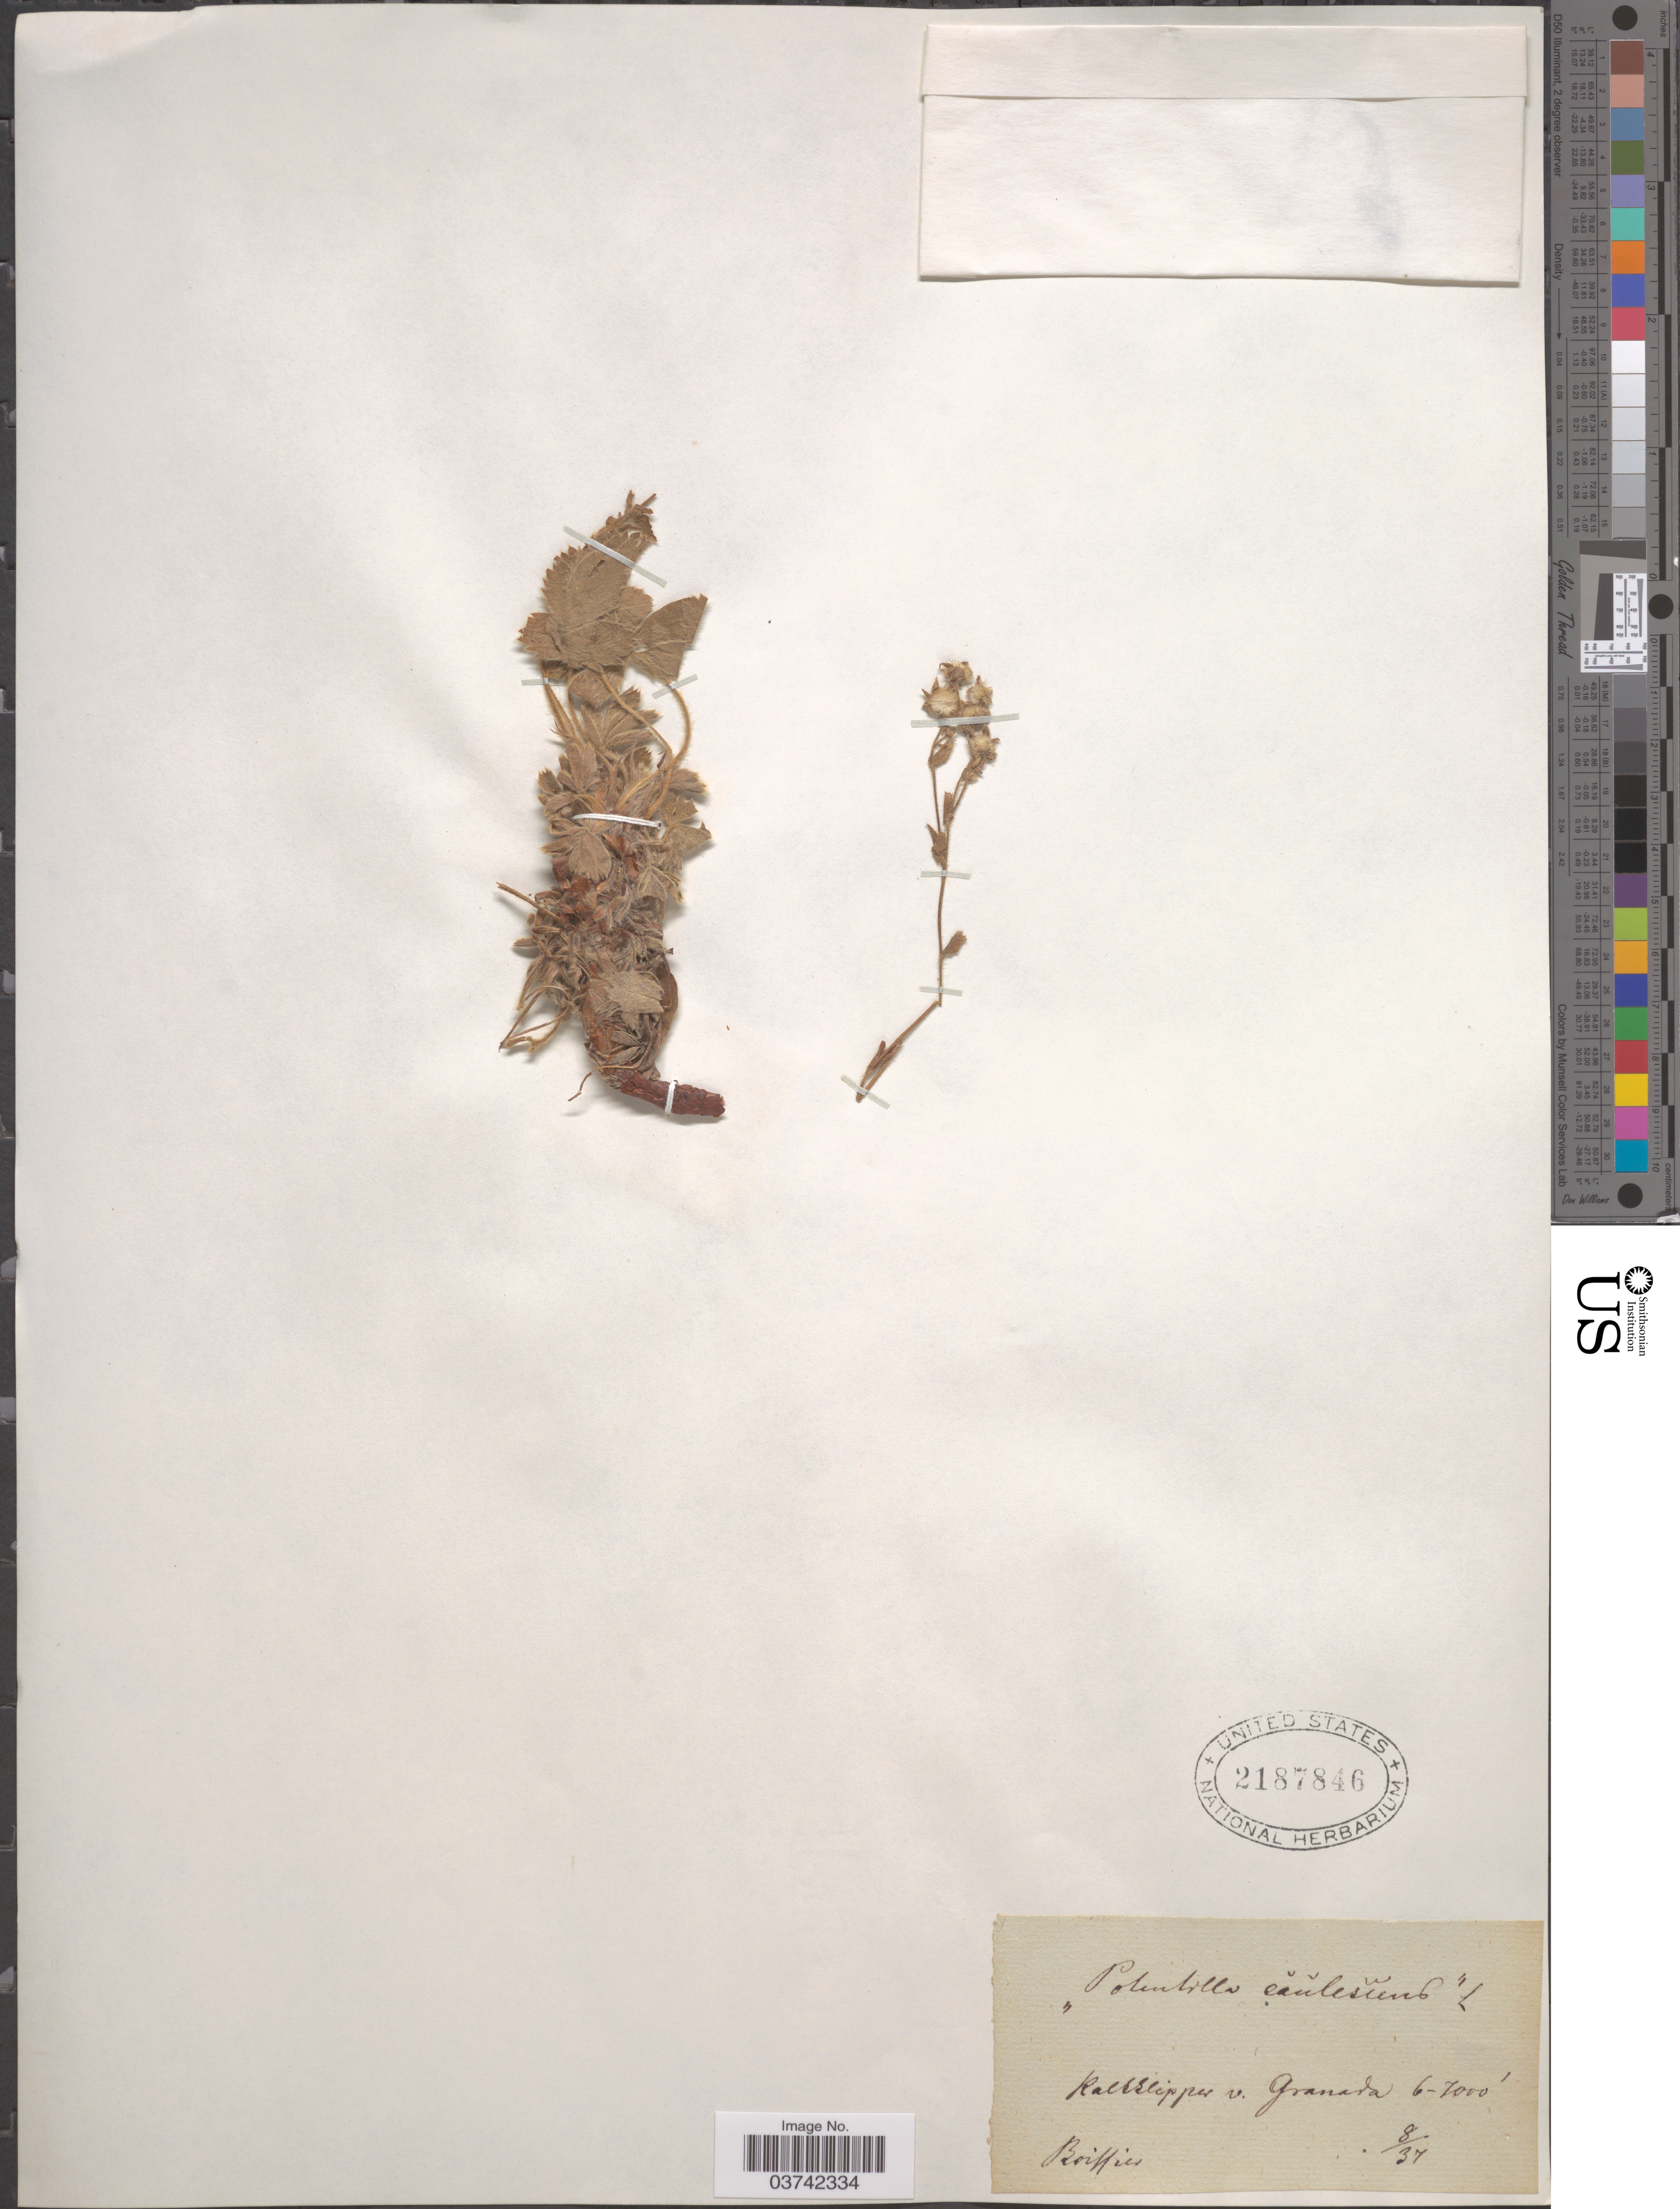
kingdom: Plantae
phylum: Tracheophyta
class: Magnoliopsida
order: Rosales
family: Rosaceae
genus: Potentilla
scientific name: Potentilla caulescens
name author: L.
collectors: -- Boissier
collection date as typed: Transcribed d/m/y: /8/37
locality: Kalkklipper v. Granada.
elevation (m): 1829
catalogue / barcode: US 2187846